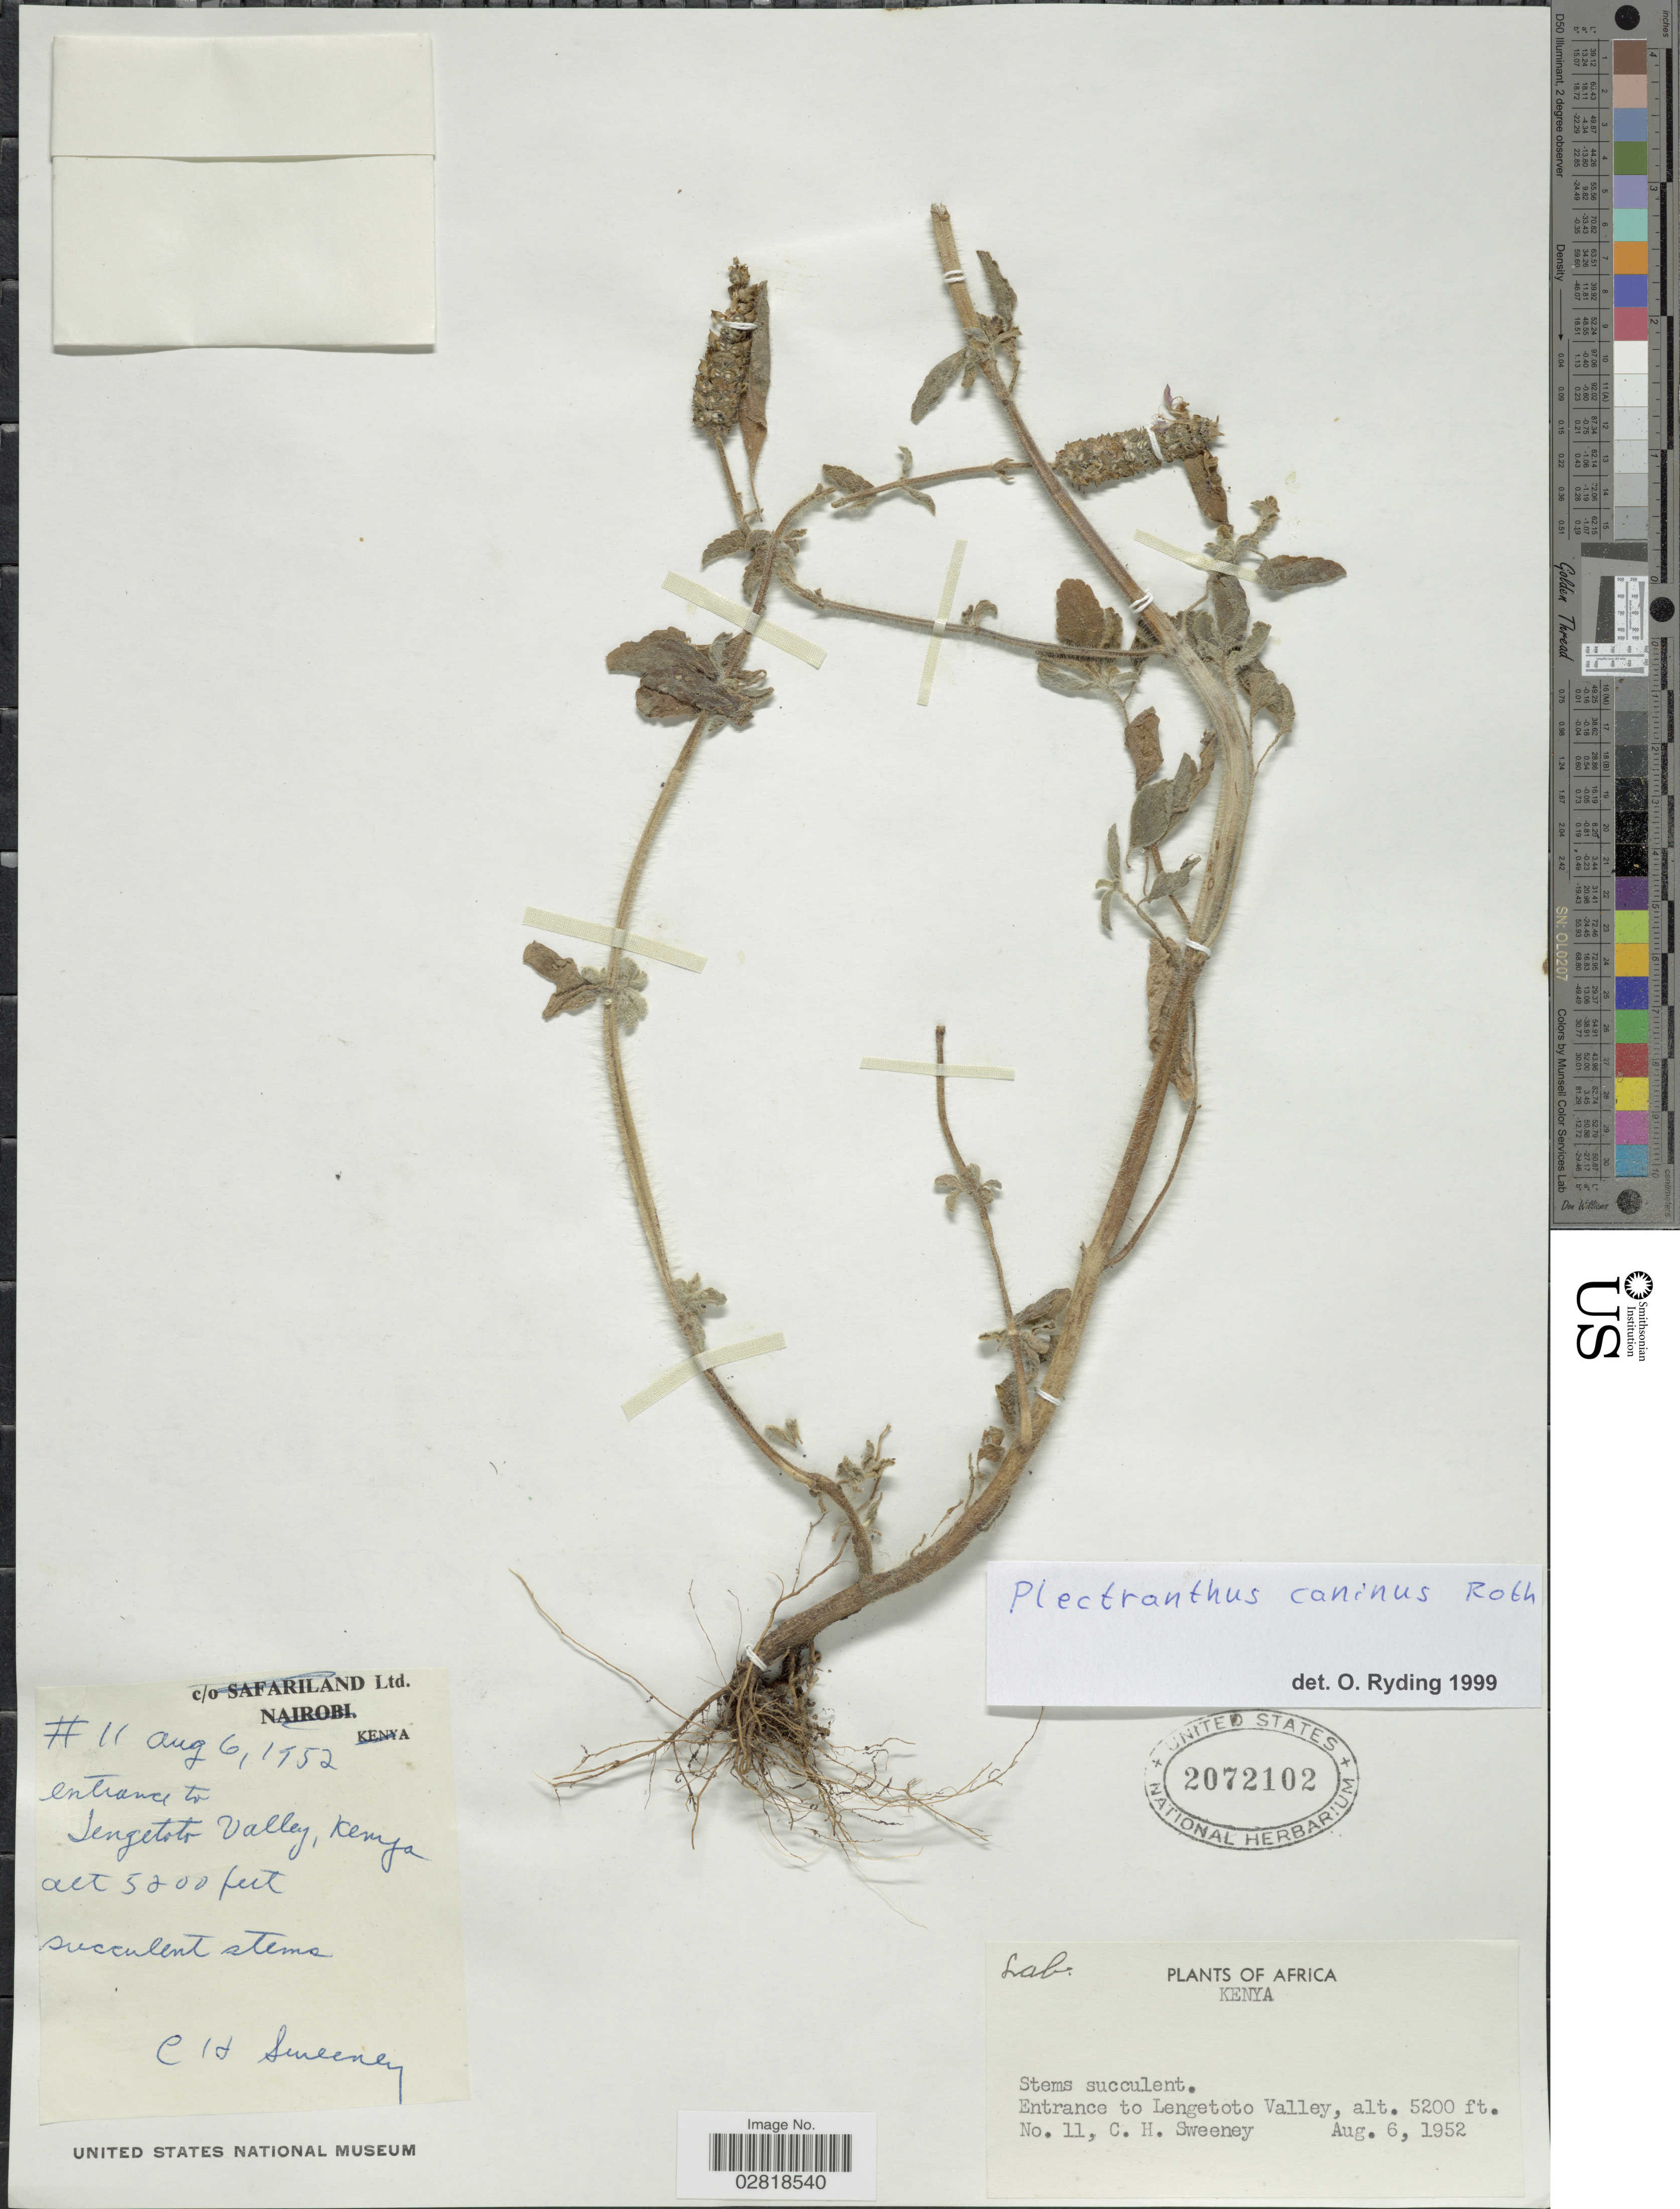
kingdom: Plantae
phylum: Tracheophyta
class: Magnoliopsida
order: Lamiales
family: Lamiaceae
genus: Plectranthus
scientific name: Plectranthus caninus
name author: Roth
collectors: C. Sweeney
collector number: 11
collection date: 1952-08-06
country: Kenya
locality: Entrance to Lengetoto Valley.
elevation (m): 1585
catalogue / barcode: US 2072102